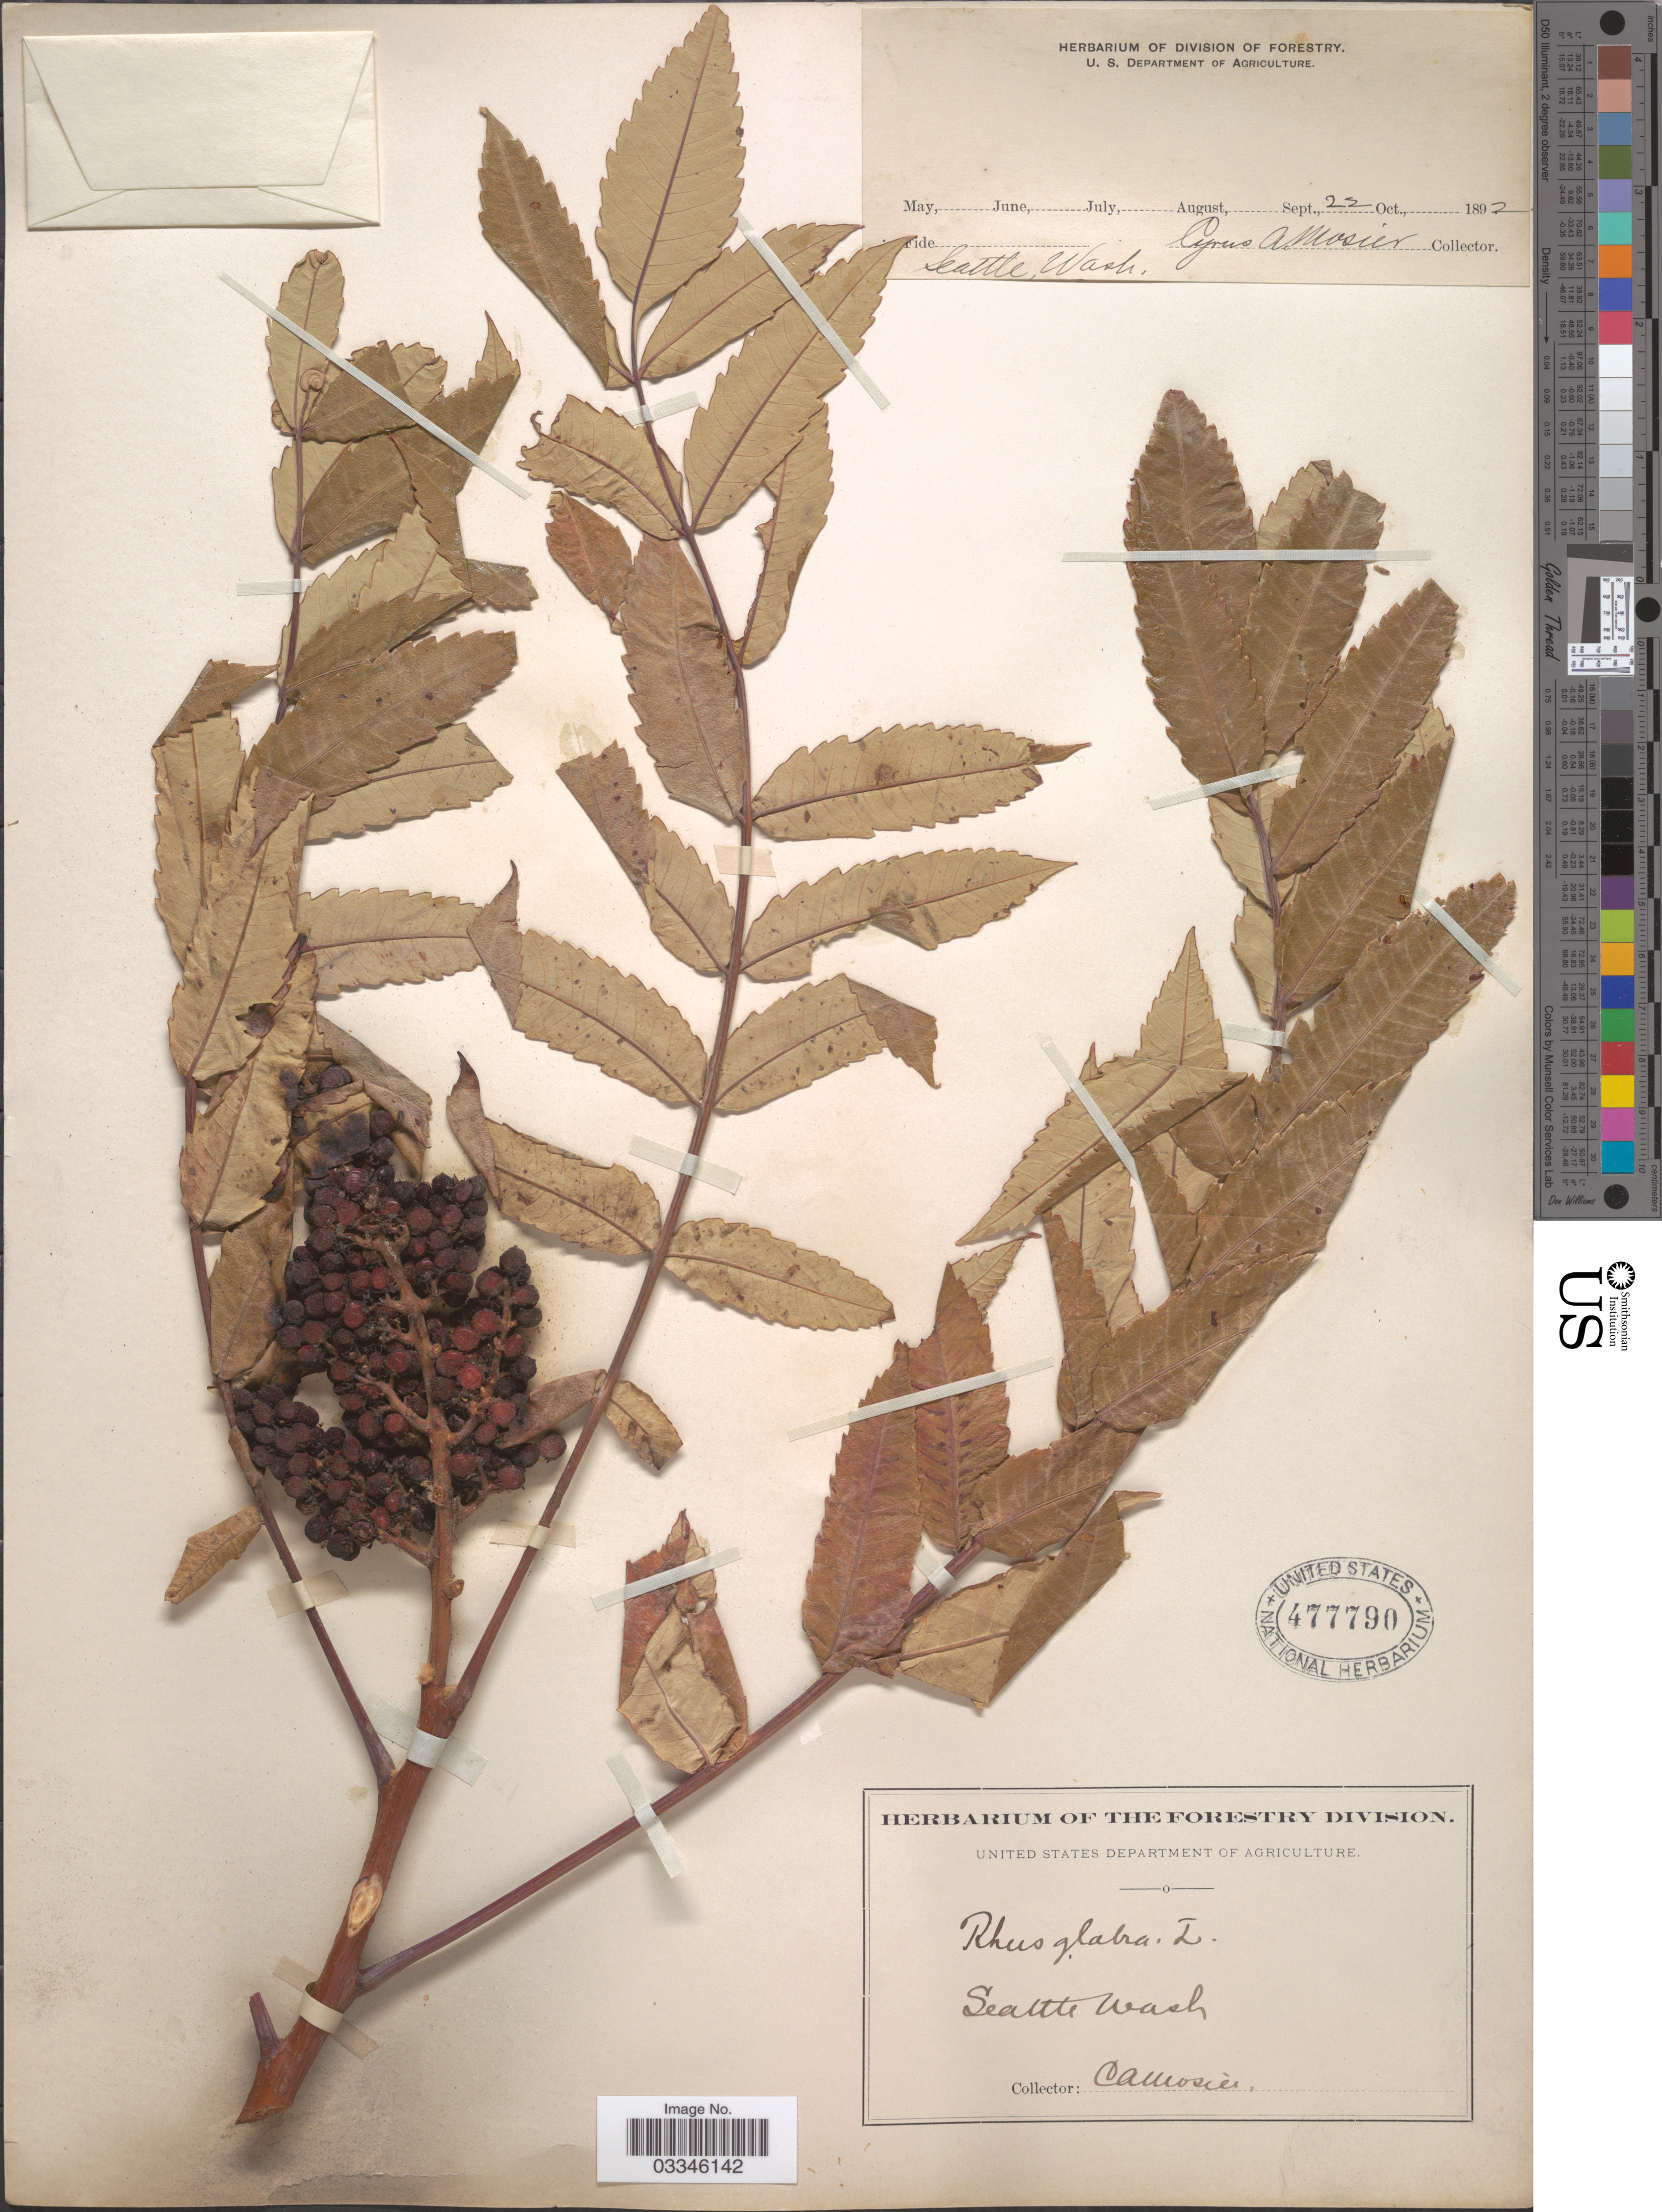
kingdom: Plantae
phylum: Tracheophyta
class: Magnoliopsida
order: Sapindales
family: Anacardiaceae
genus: Rhus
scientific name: Rhus glabra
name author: L.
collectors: C. A. Mosier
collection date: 1892-09-22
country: United States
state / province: Washington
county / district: King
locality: Seattle.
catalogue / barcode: US 477790